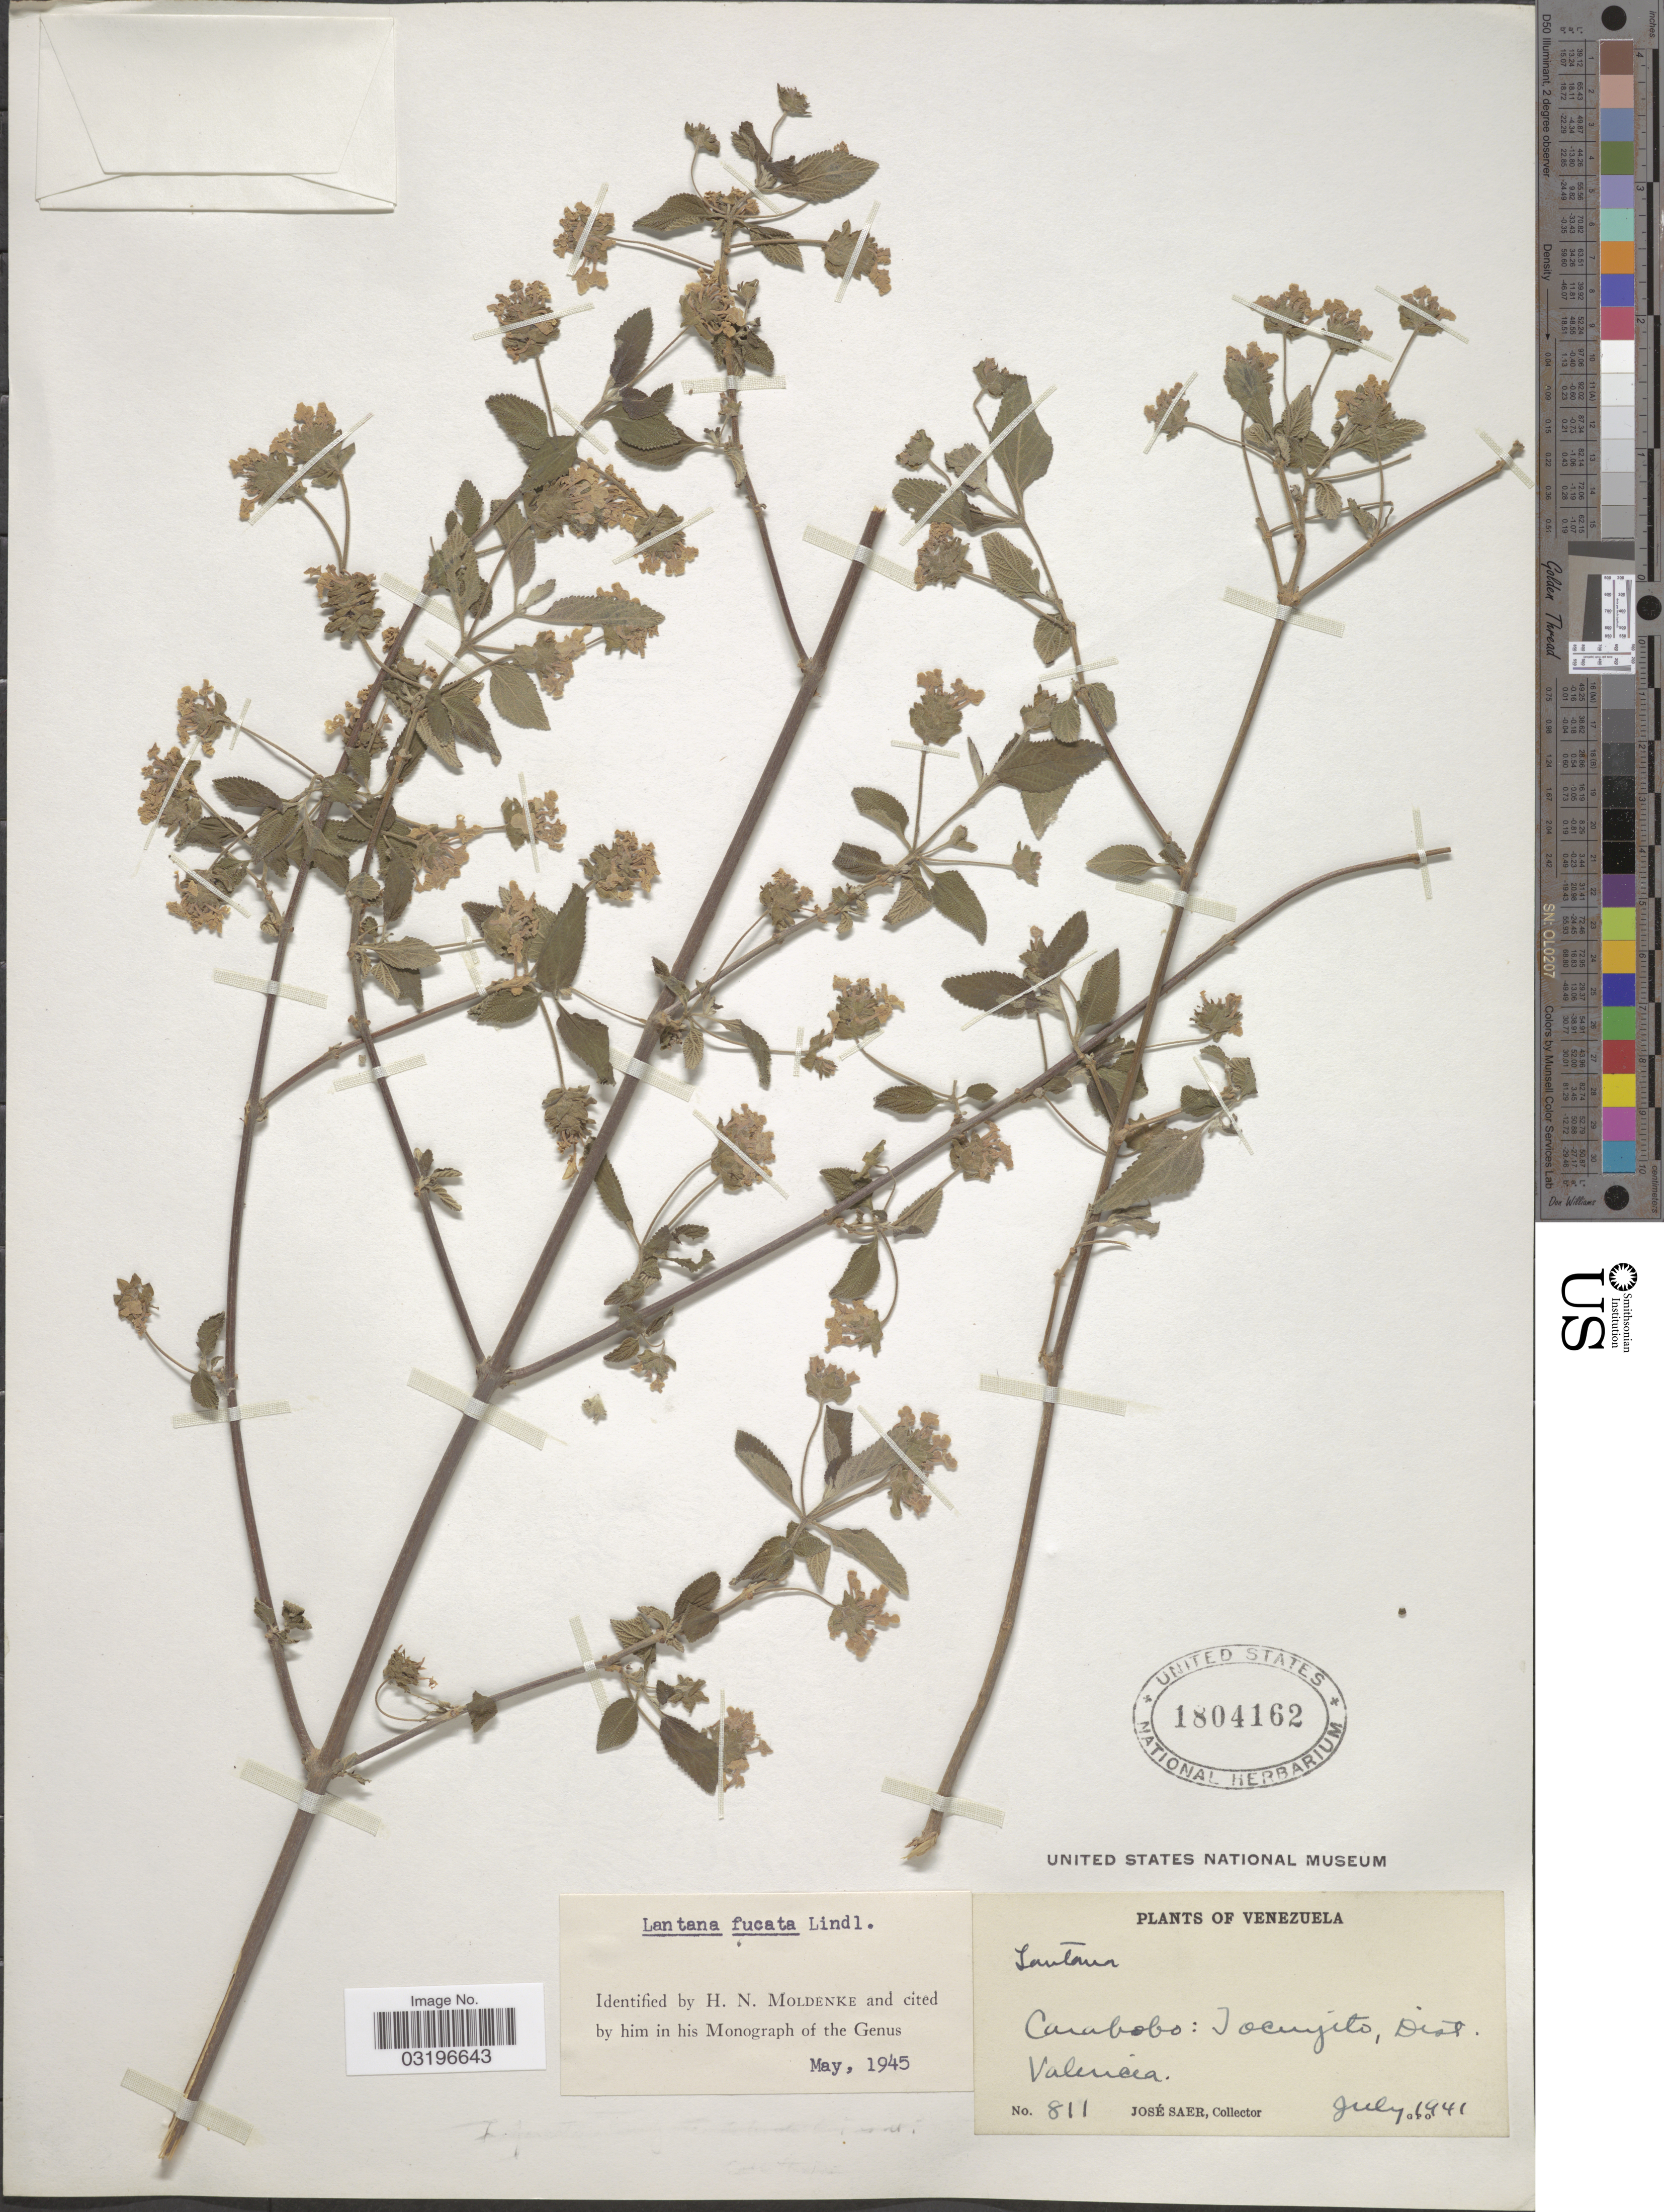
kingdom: Plantae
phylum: Tracheophyta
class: Magnoliopsida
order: Lamiales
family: Verbenaceae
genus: Lantana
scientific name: Lantana fucata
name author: Lindl.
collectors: J. Saer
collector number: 811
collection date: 1941-07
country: Venezuela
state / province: Carabobo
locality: Carabobo: Jocuyito, Dist. Valencia.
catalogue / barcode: US 1804162